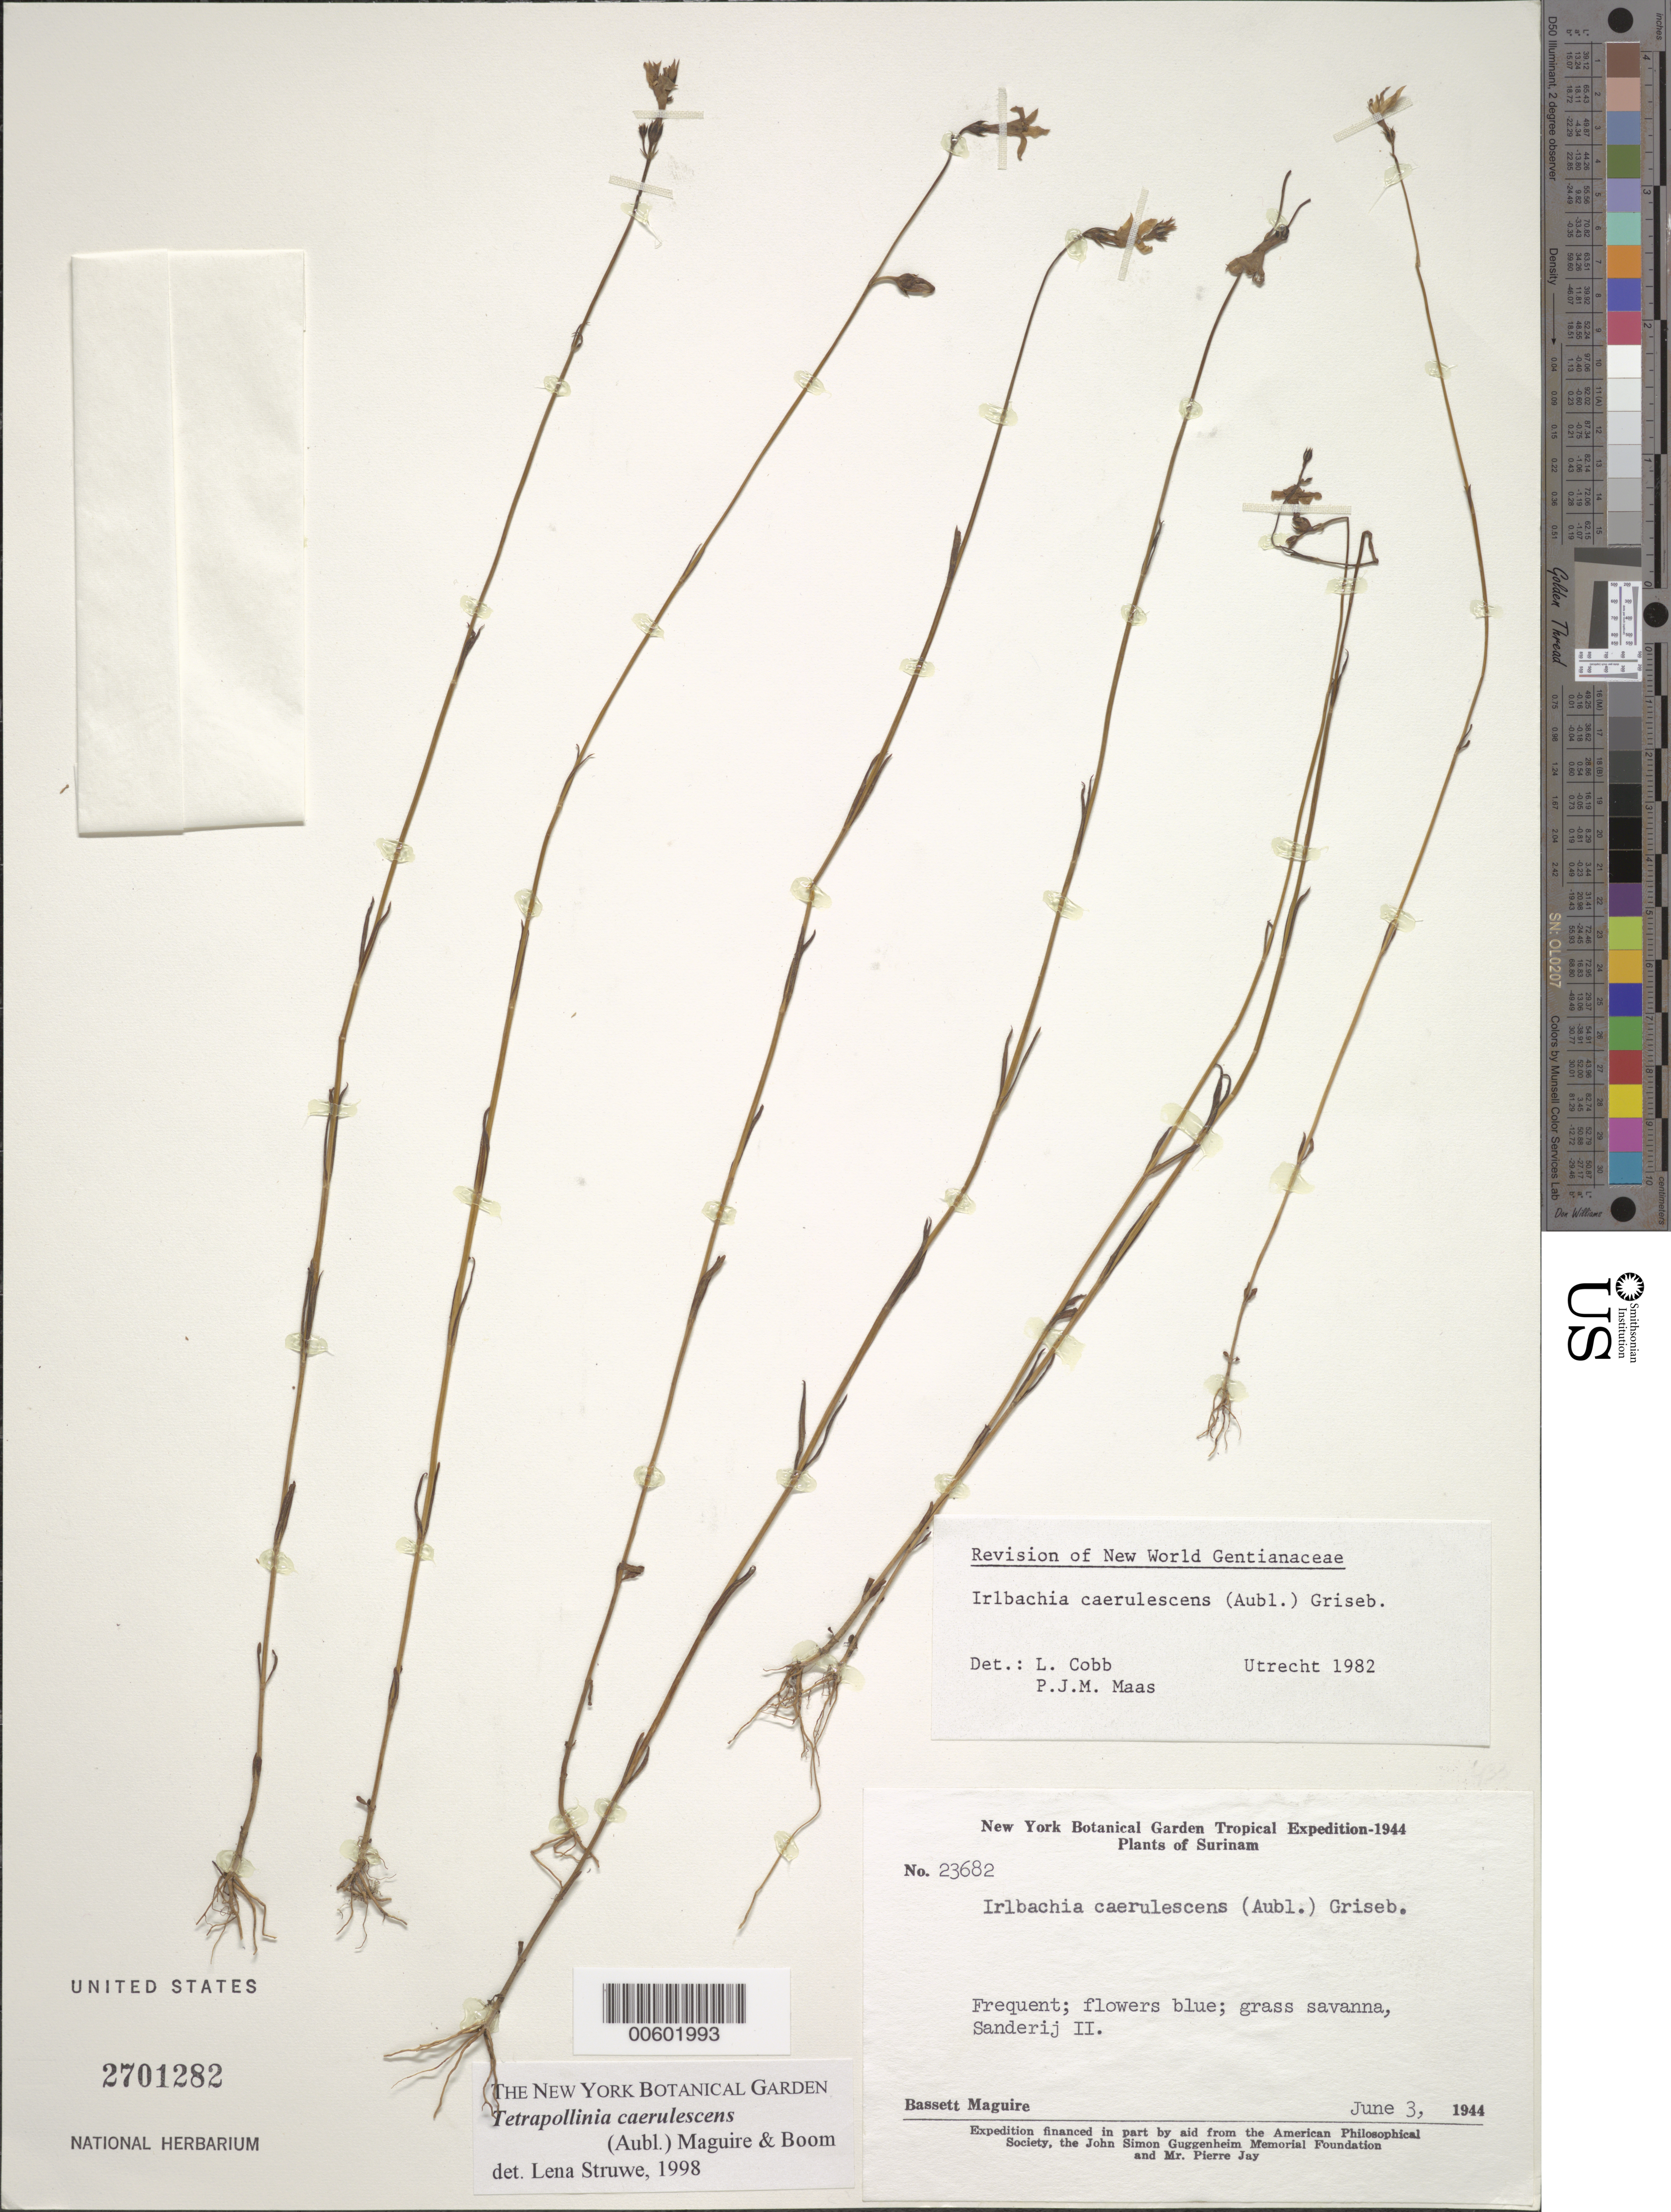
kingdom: Plantae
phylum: Tracheophyta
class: Magnoliopsida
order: Gentianales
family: Gentianaceae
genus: Tetrapollinia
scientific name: Tetrapollinia caerulescens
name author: (Aubl.) Maguire & B.M. Boom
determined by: Struwe, L.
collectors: B. Maguire & G. Stahel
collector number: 23682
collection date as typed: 3-Jun-44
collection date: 1944-06-03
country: Suriname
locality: Zanderij II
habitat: Grass savanna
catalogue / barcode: US 2701282